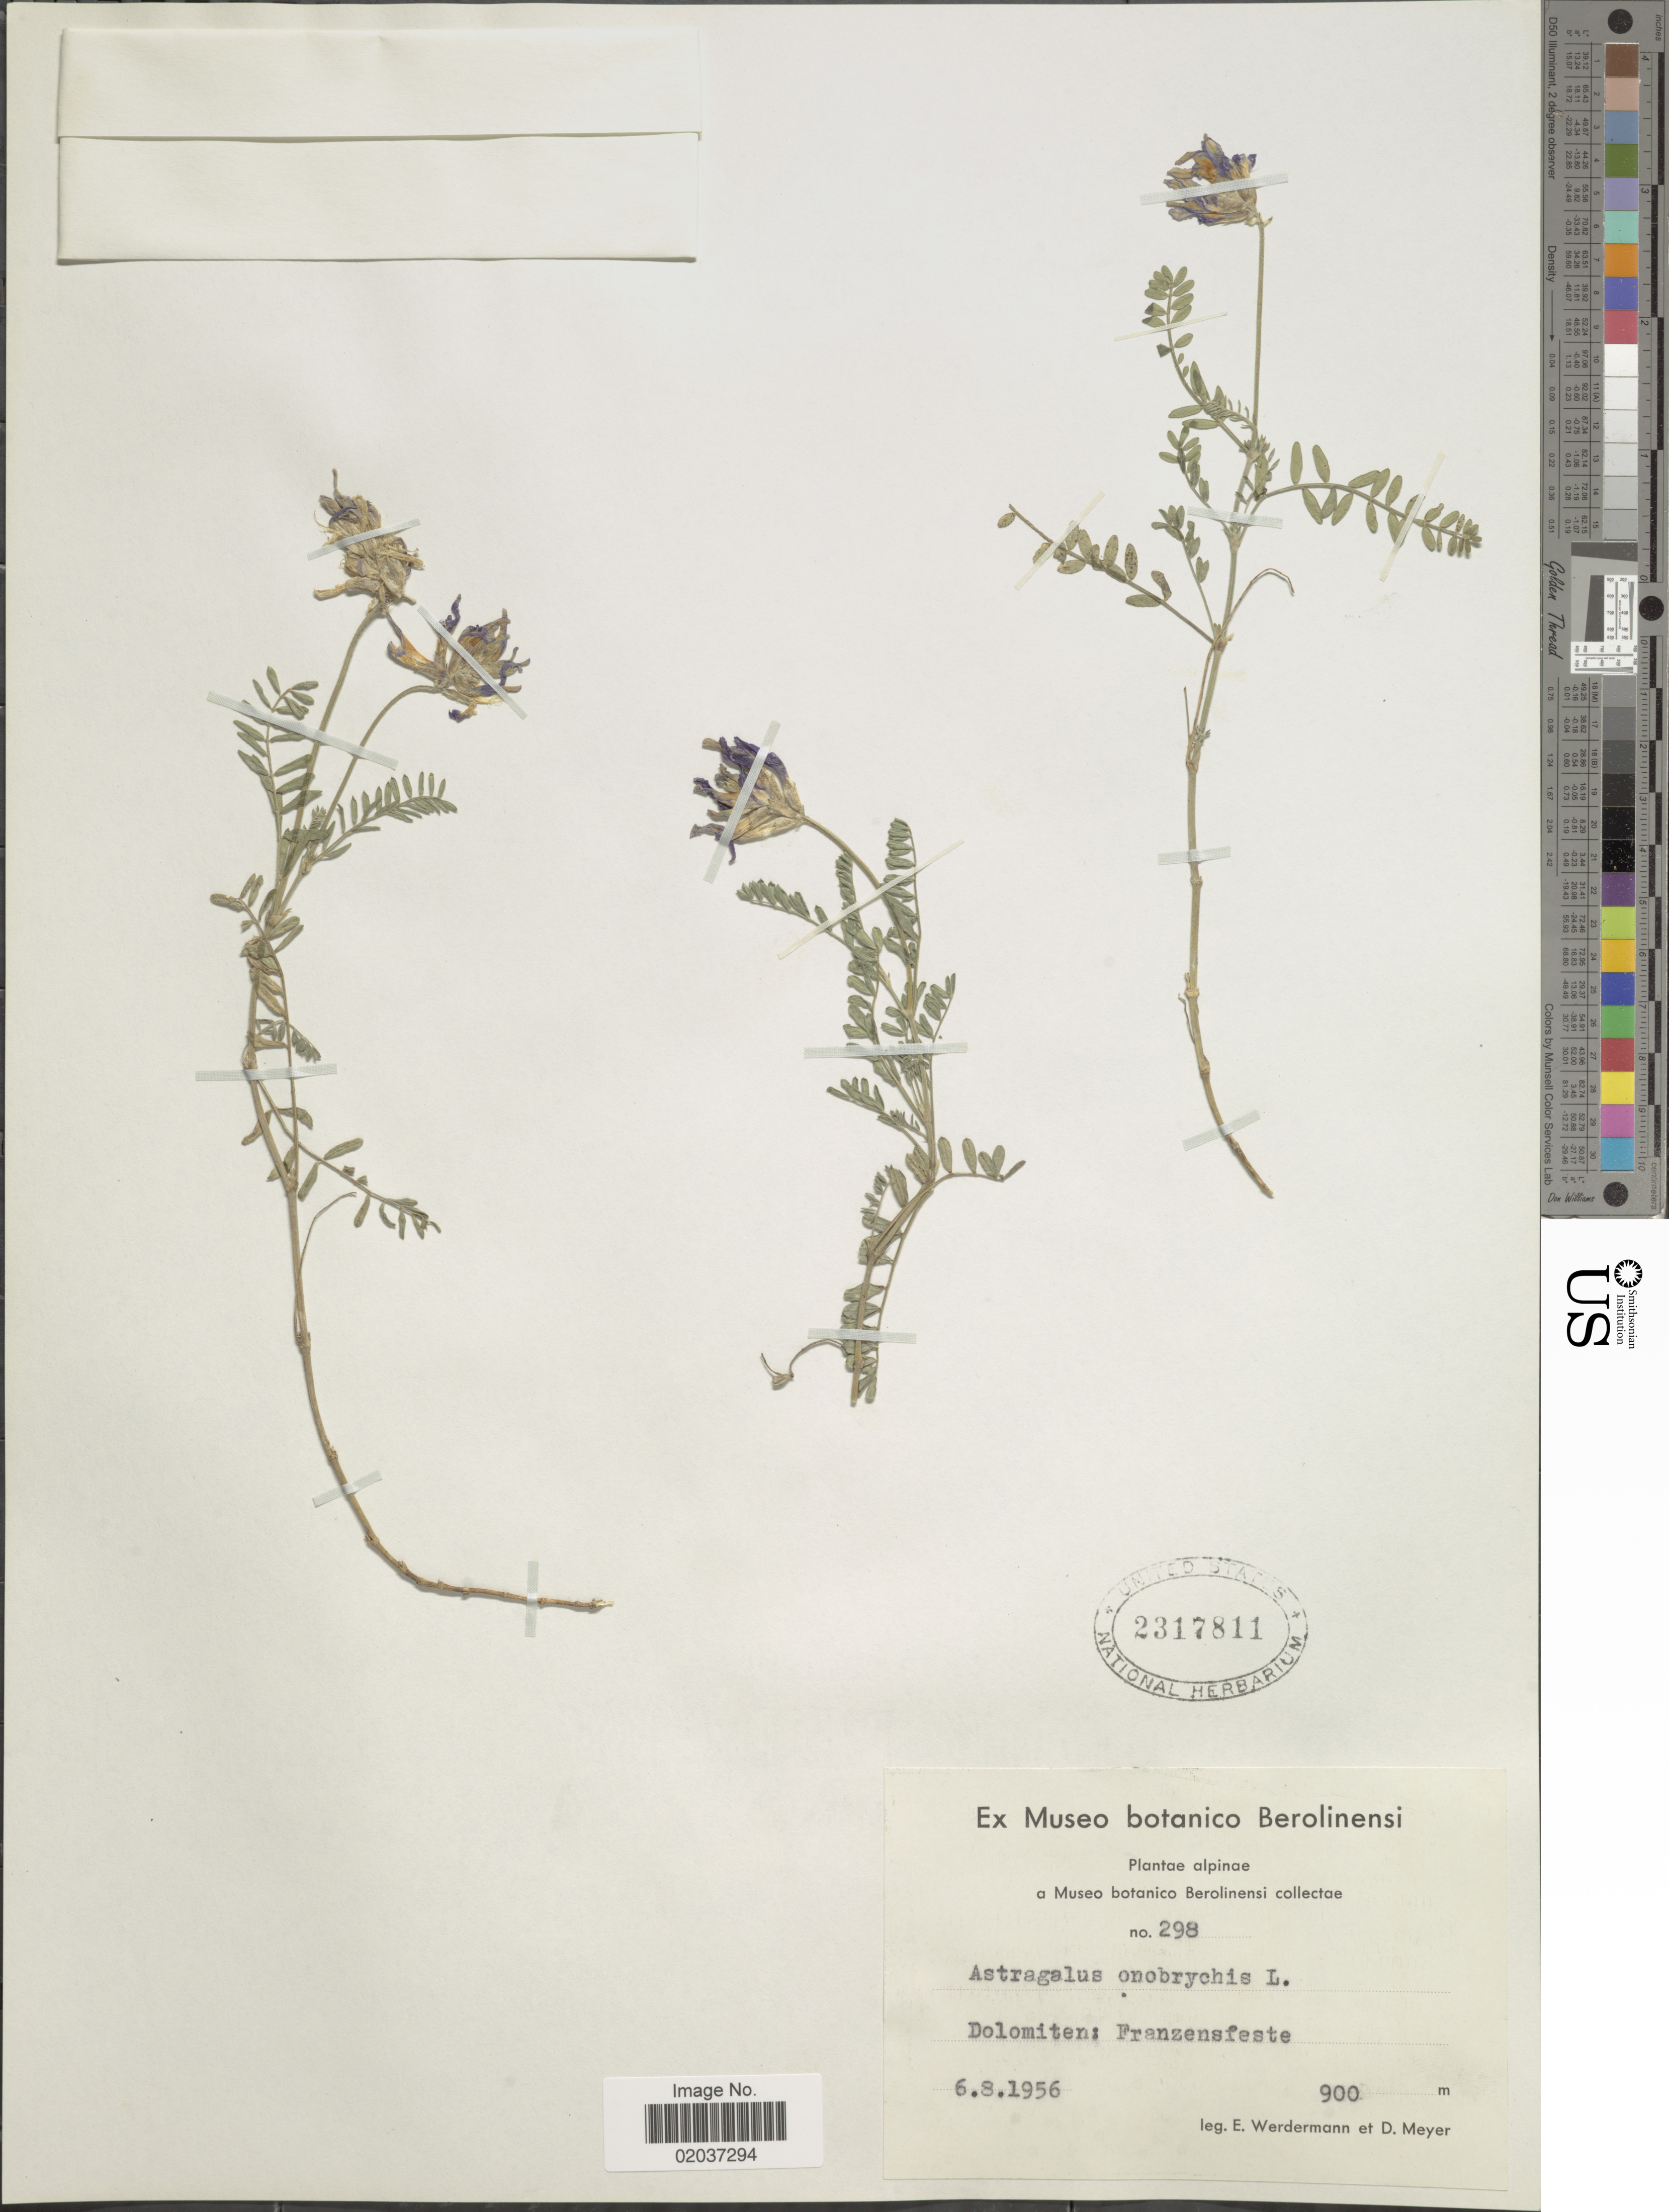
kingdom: Plantae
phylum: Tracheophyta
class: Magnoliopsida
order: Fabales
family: Fabaceae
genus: Astragalus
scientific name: Astragalus onobrychis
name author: L.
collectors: E. Werdermann & D. Meyer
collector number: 98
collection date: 1956-08-06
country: Italy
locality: Alpinae, Dolomiten: Franzensfeste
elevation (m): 900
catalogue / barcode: US 2317811